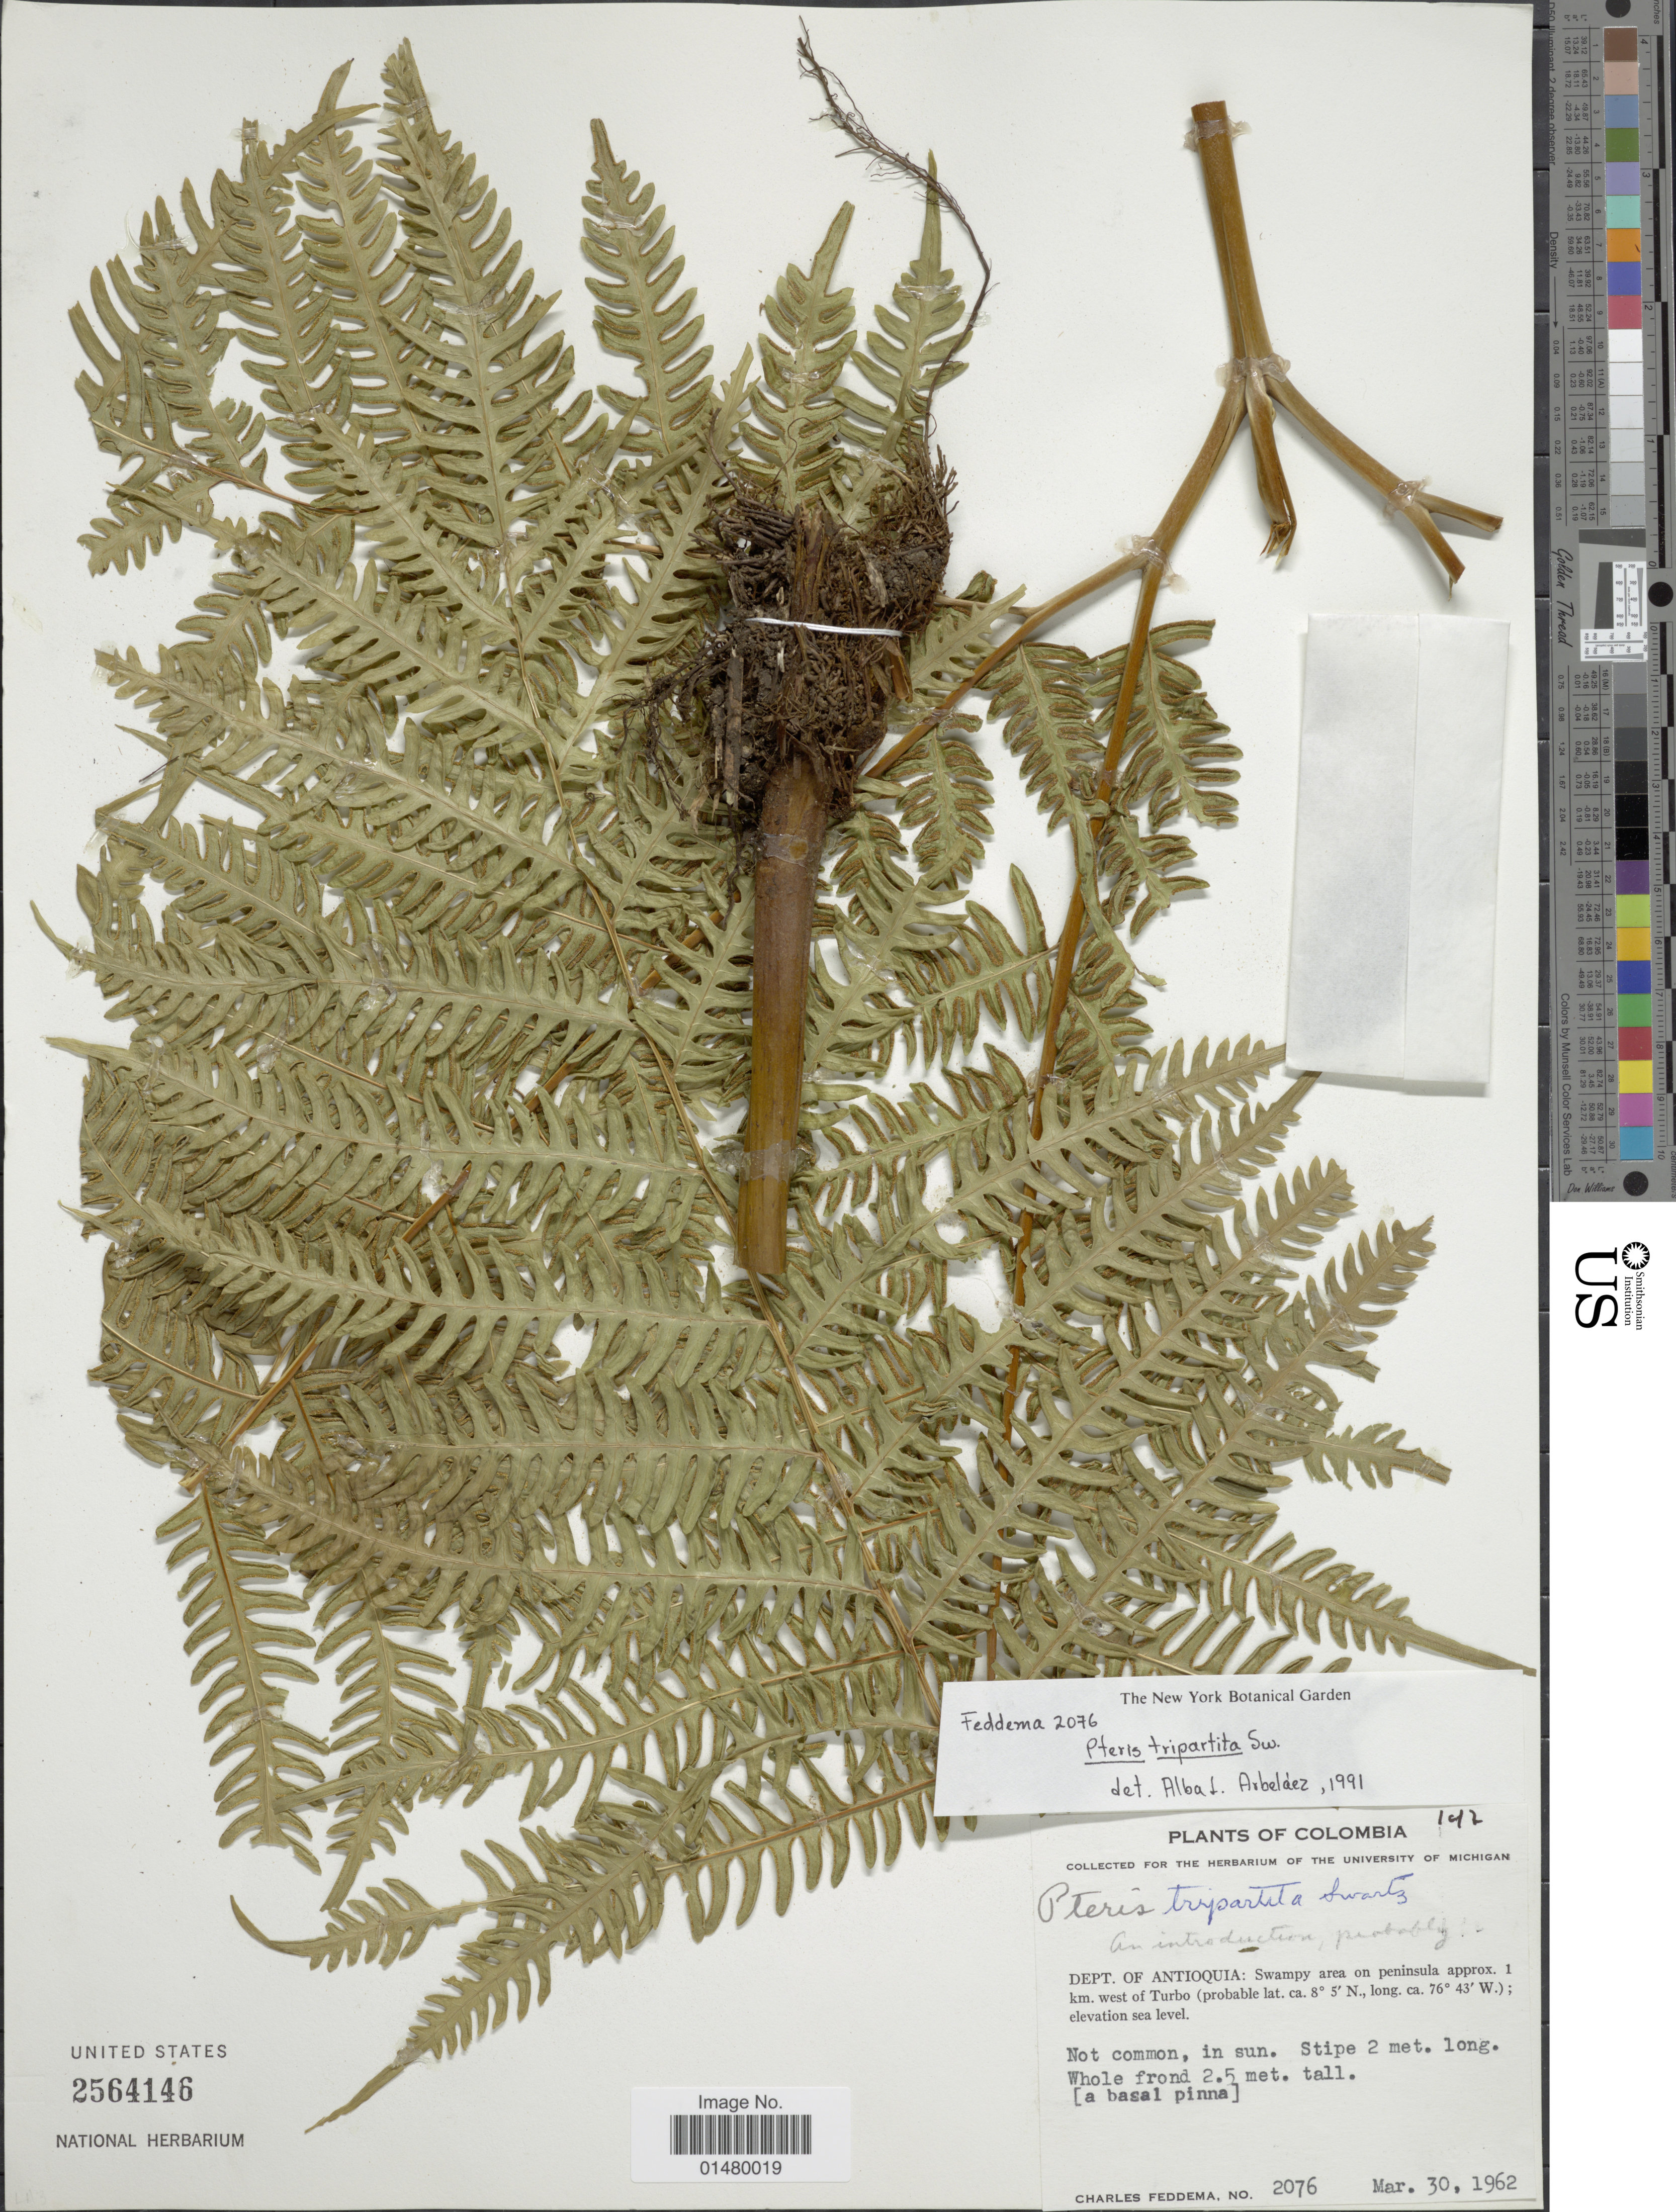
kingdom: Plantae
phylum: Tracheophyta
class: Polypodiopsida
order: Polypodiales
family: Pteridaceae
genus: Pteris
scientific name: Pteris tripartita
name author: Sw.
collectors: C. Feddema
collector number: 2076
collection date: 1962-03-30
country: Colombia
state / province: Antioquia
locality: Dept. of Antioquia: Swampy area on peninsula approx. 1 km. west of Turbo.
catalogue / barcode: US 2564146